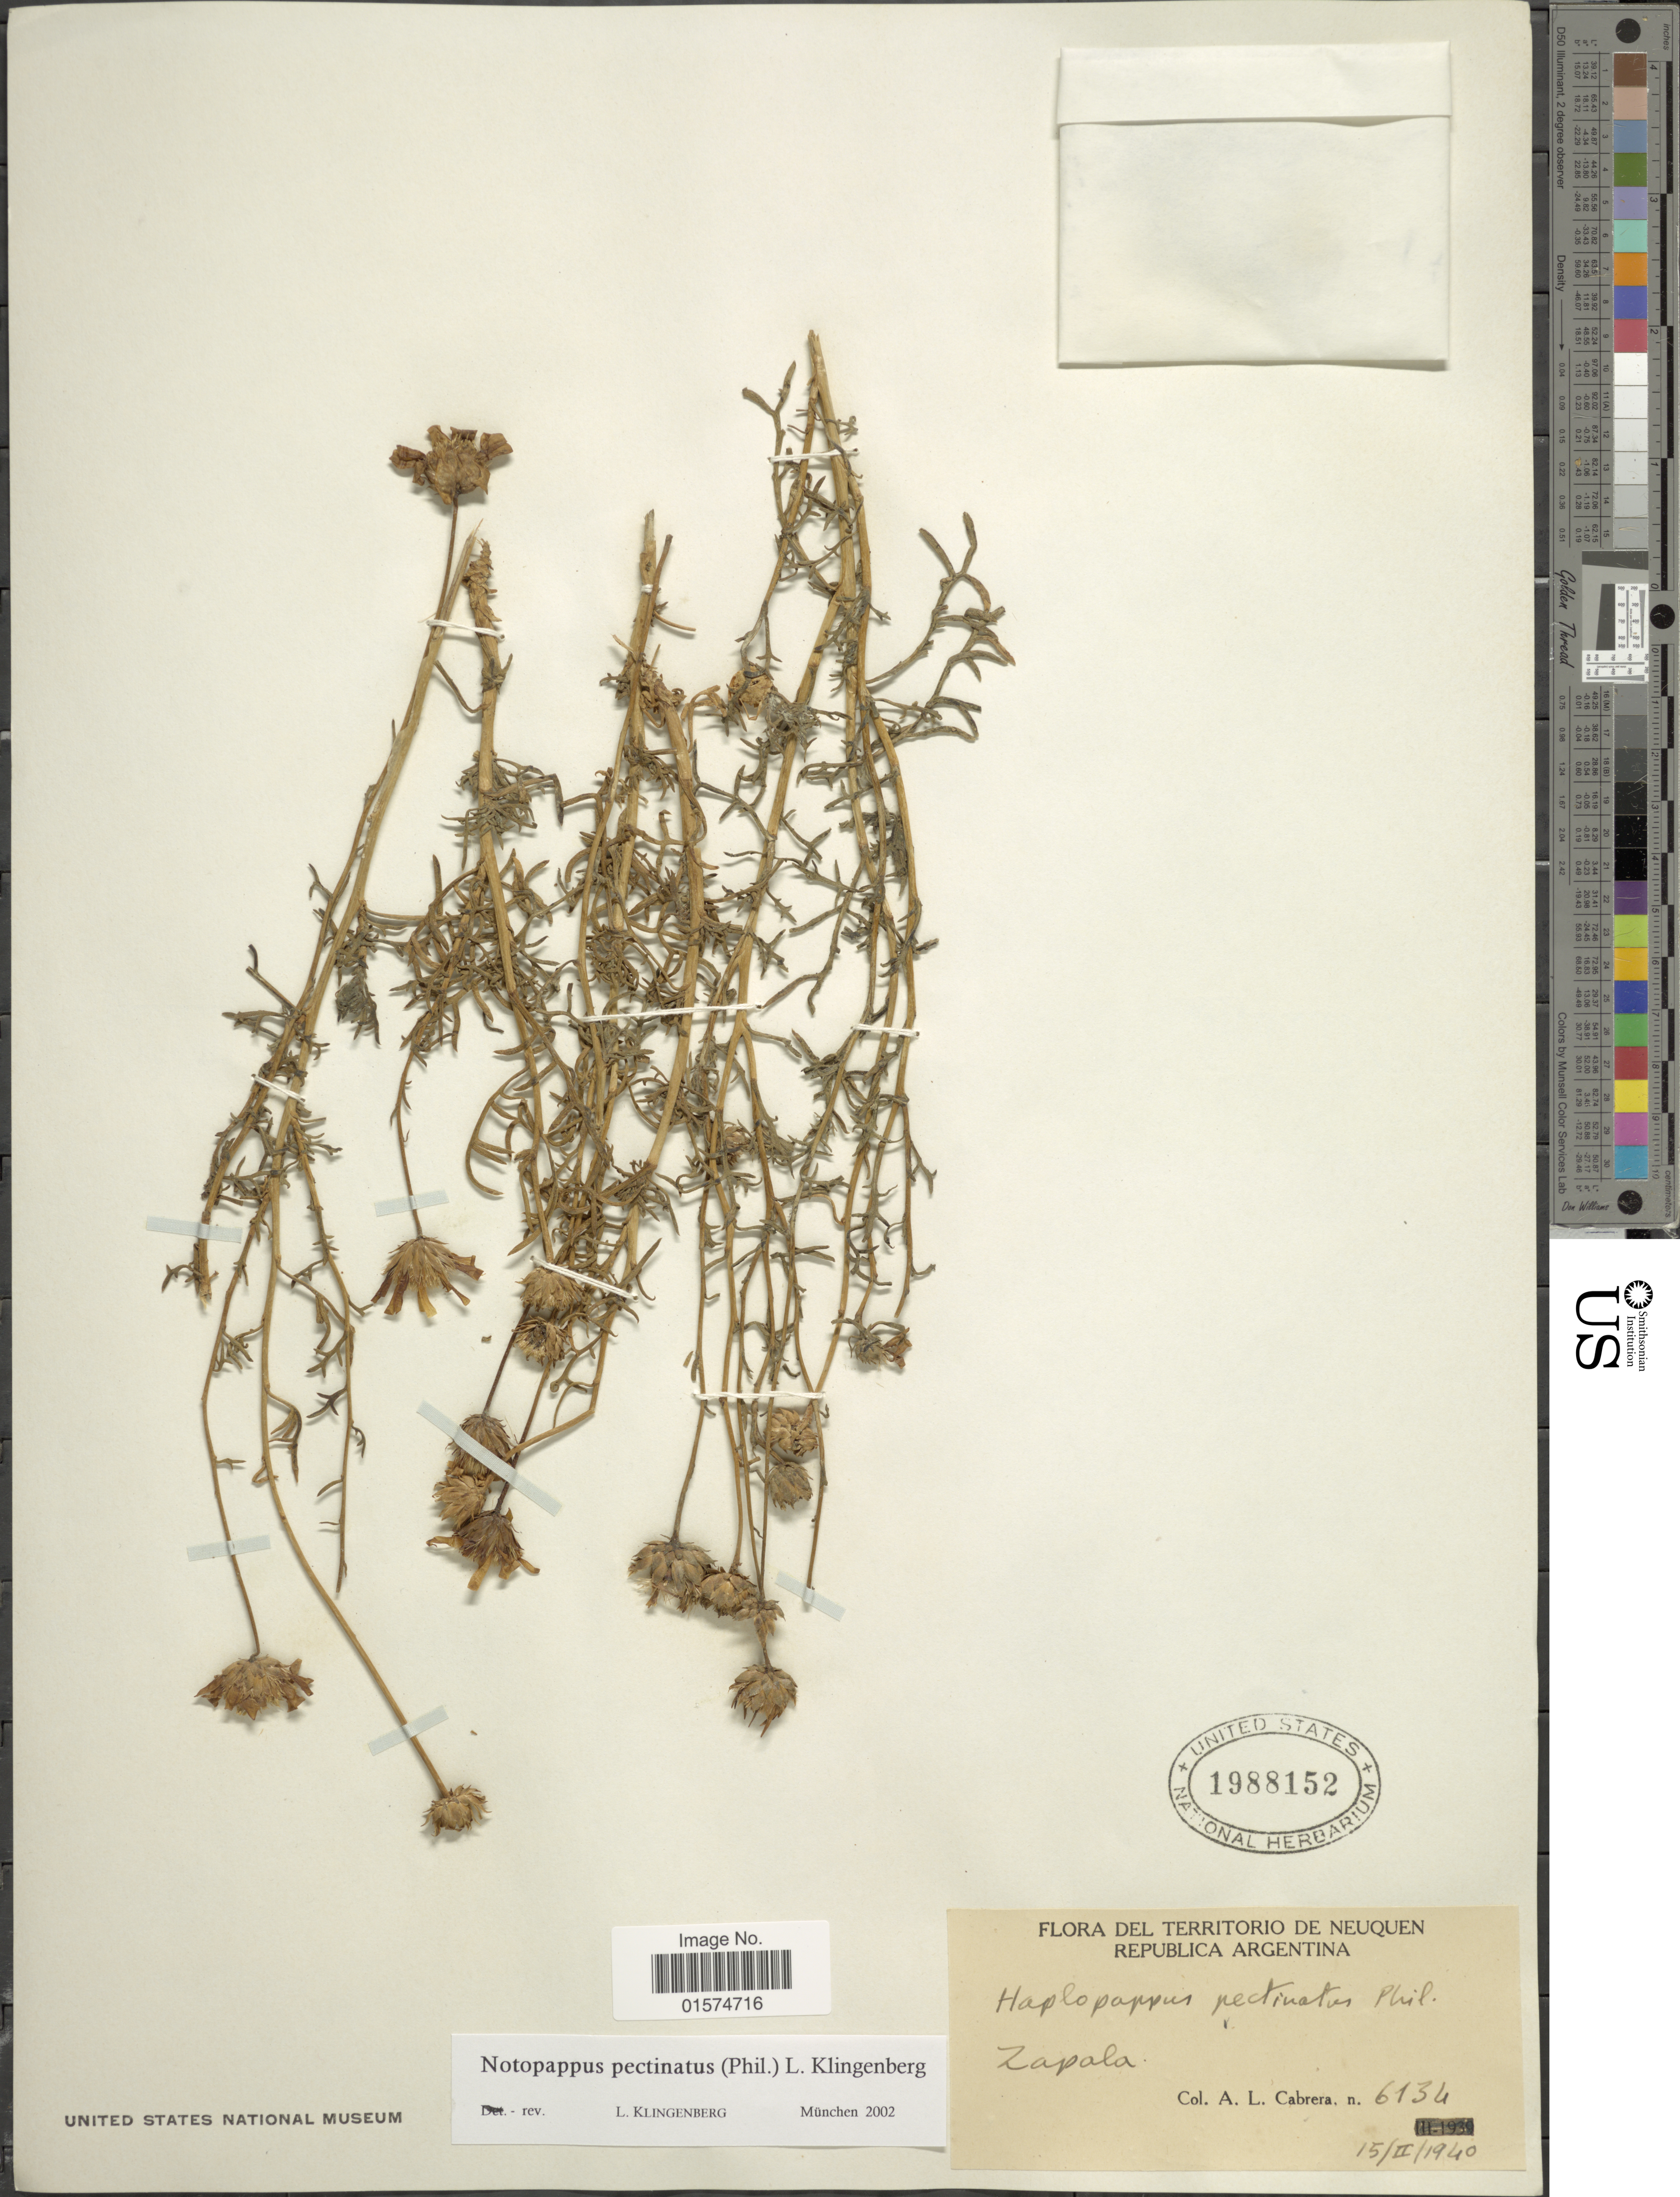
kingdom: Plantae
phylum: Tracheophyta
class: Magnoliopsida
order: Asterales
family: Asteraceae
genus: Notopappus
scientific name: Notopappus pectinatus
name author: (Phil.) Klingenb.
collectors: A. L. Cabrera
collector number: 6134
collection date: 1940-02-15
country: Argentina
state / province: Neuquen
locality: Zapala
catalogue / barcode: US 1988152